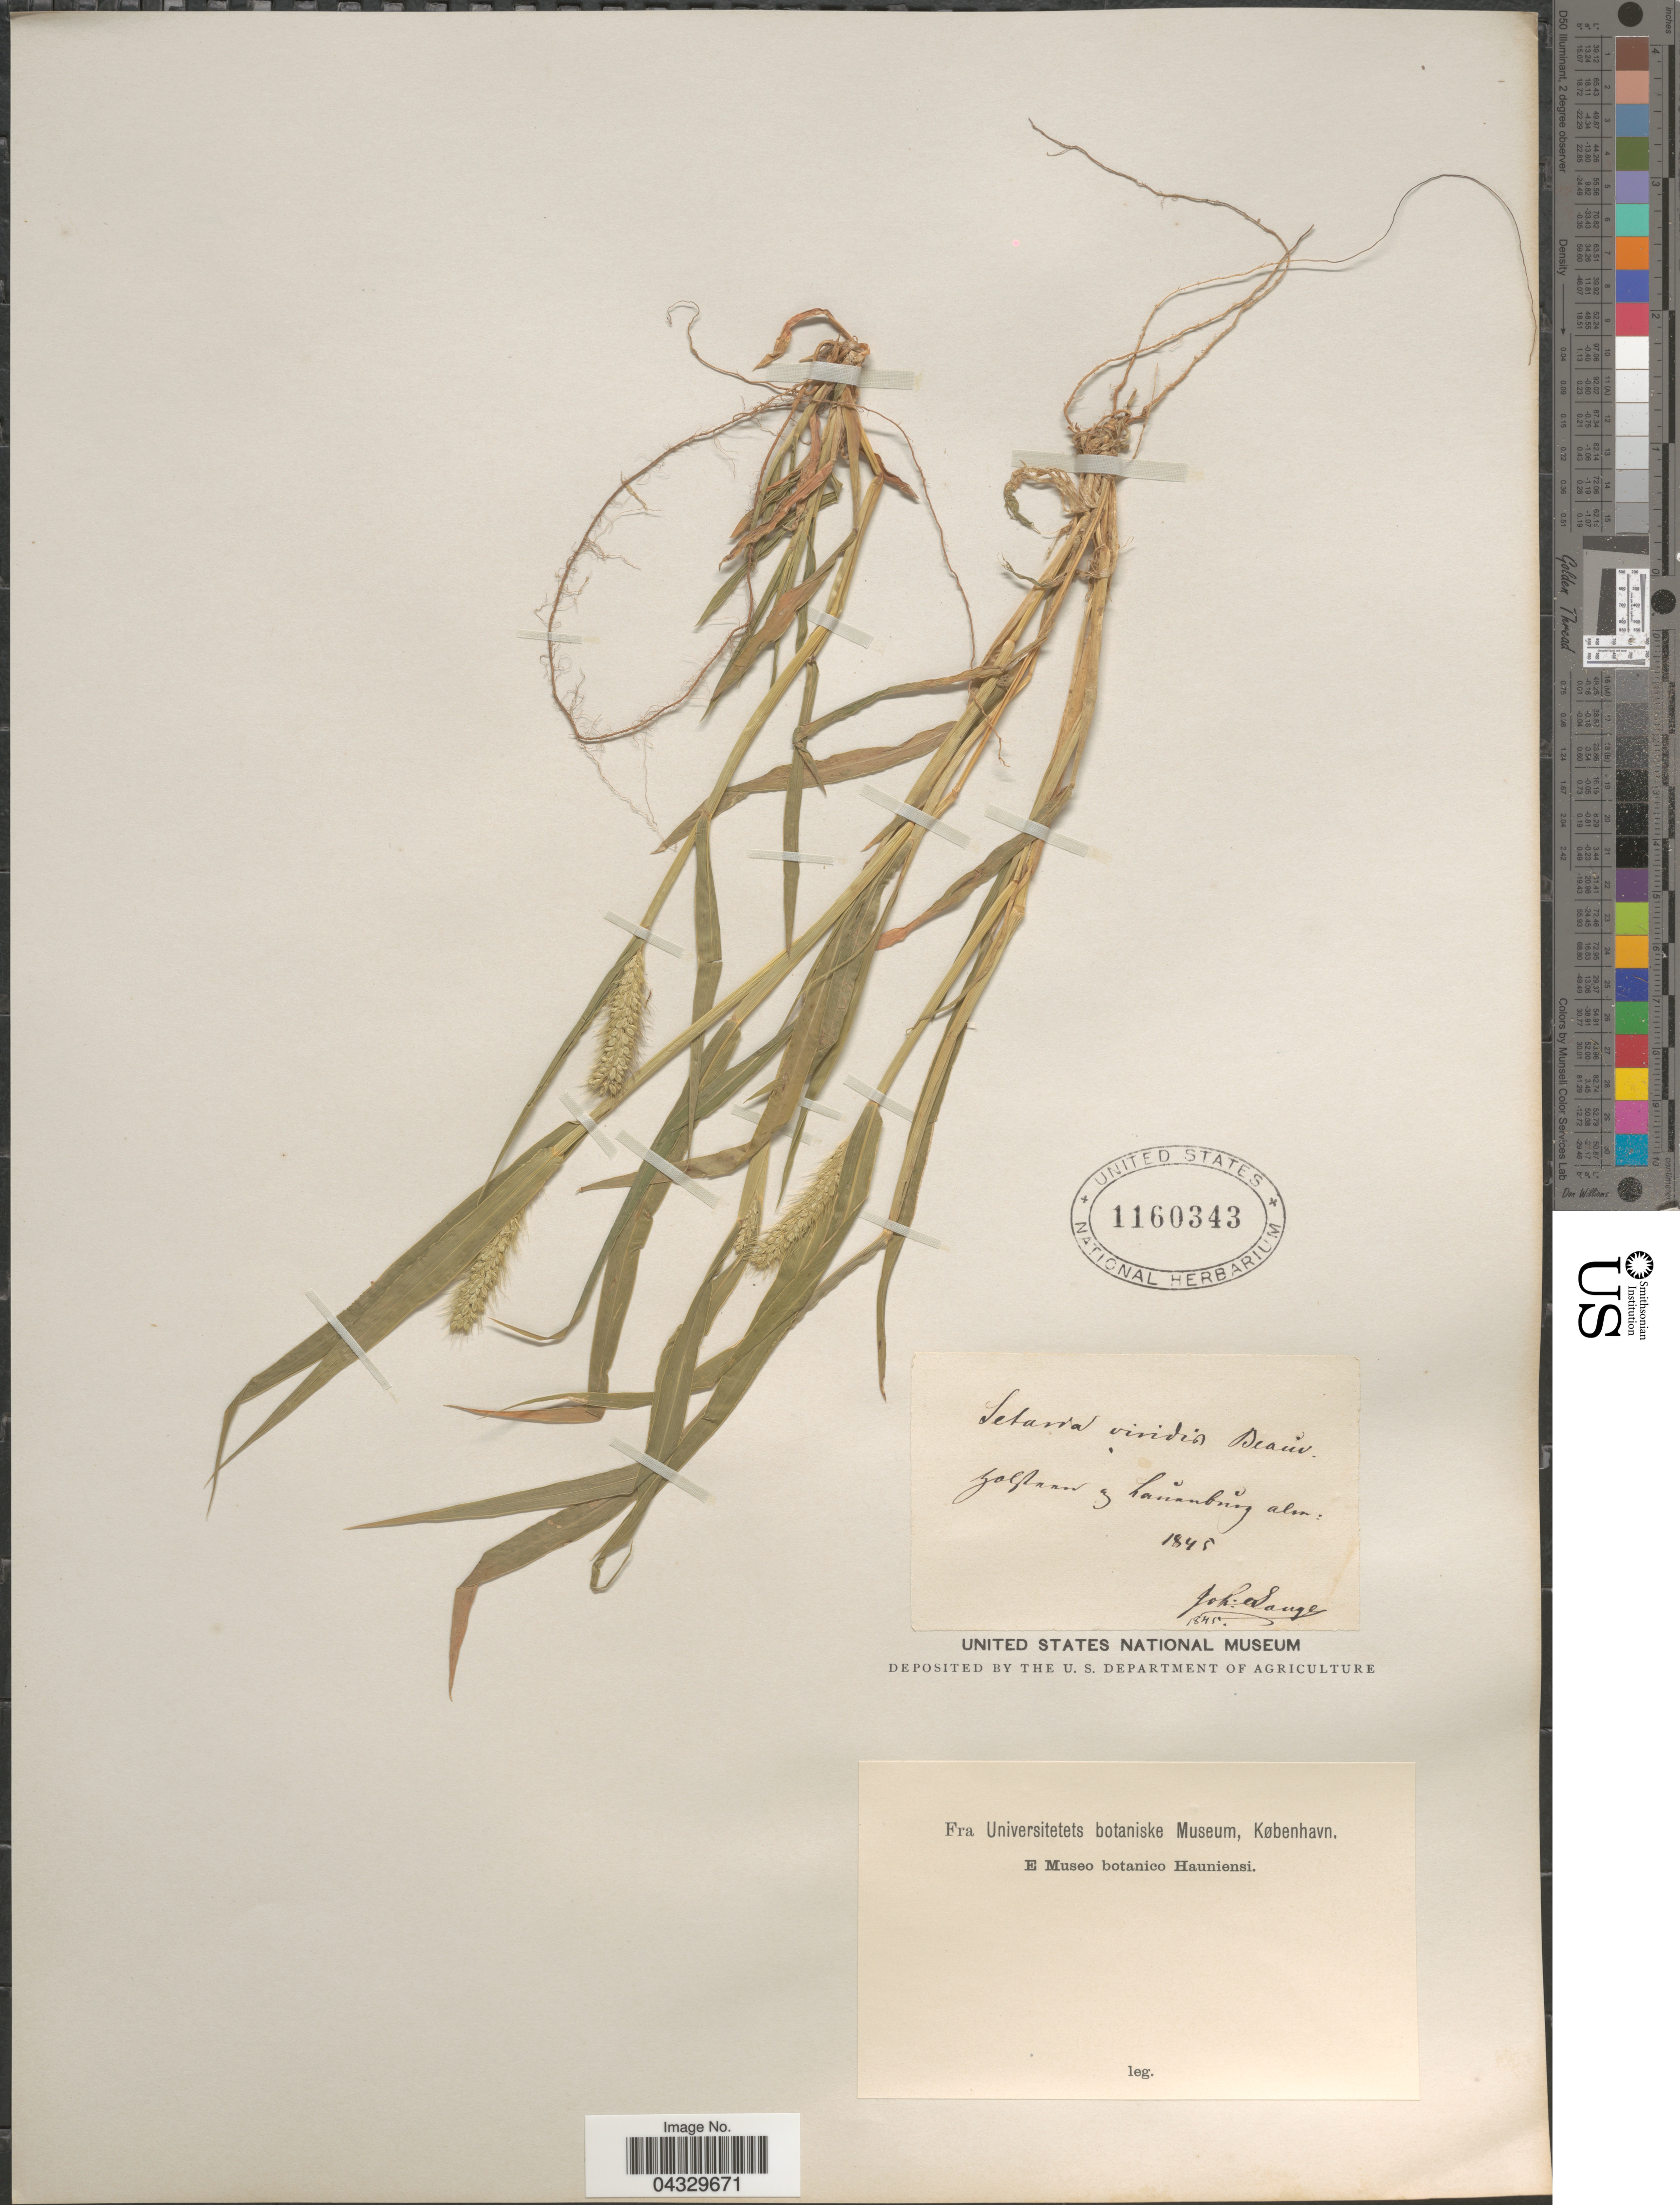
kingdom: Plantae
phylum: Tracheophyta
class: Liliopsida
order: Poales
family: Poaceae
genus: Setaria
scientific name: Setaria viridis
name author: (L.) P. Beauv.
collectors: J. M. C. Lange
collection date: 1845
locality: Golflaan ad haŭnanbŭrg aler. [interpreted]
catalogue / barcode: US 1160343